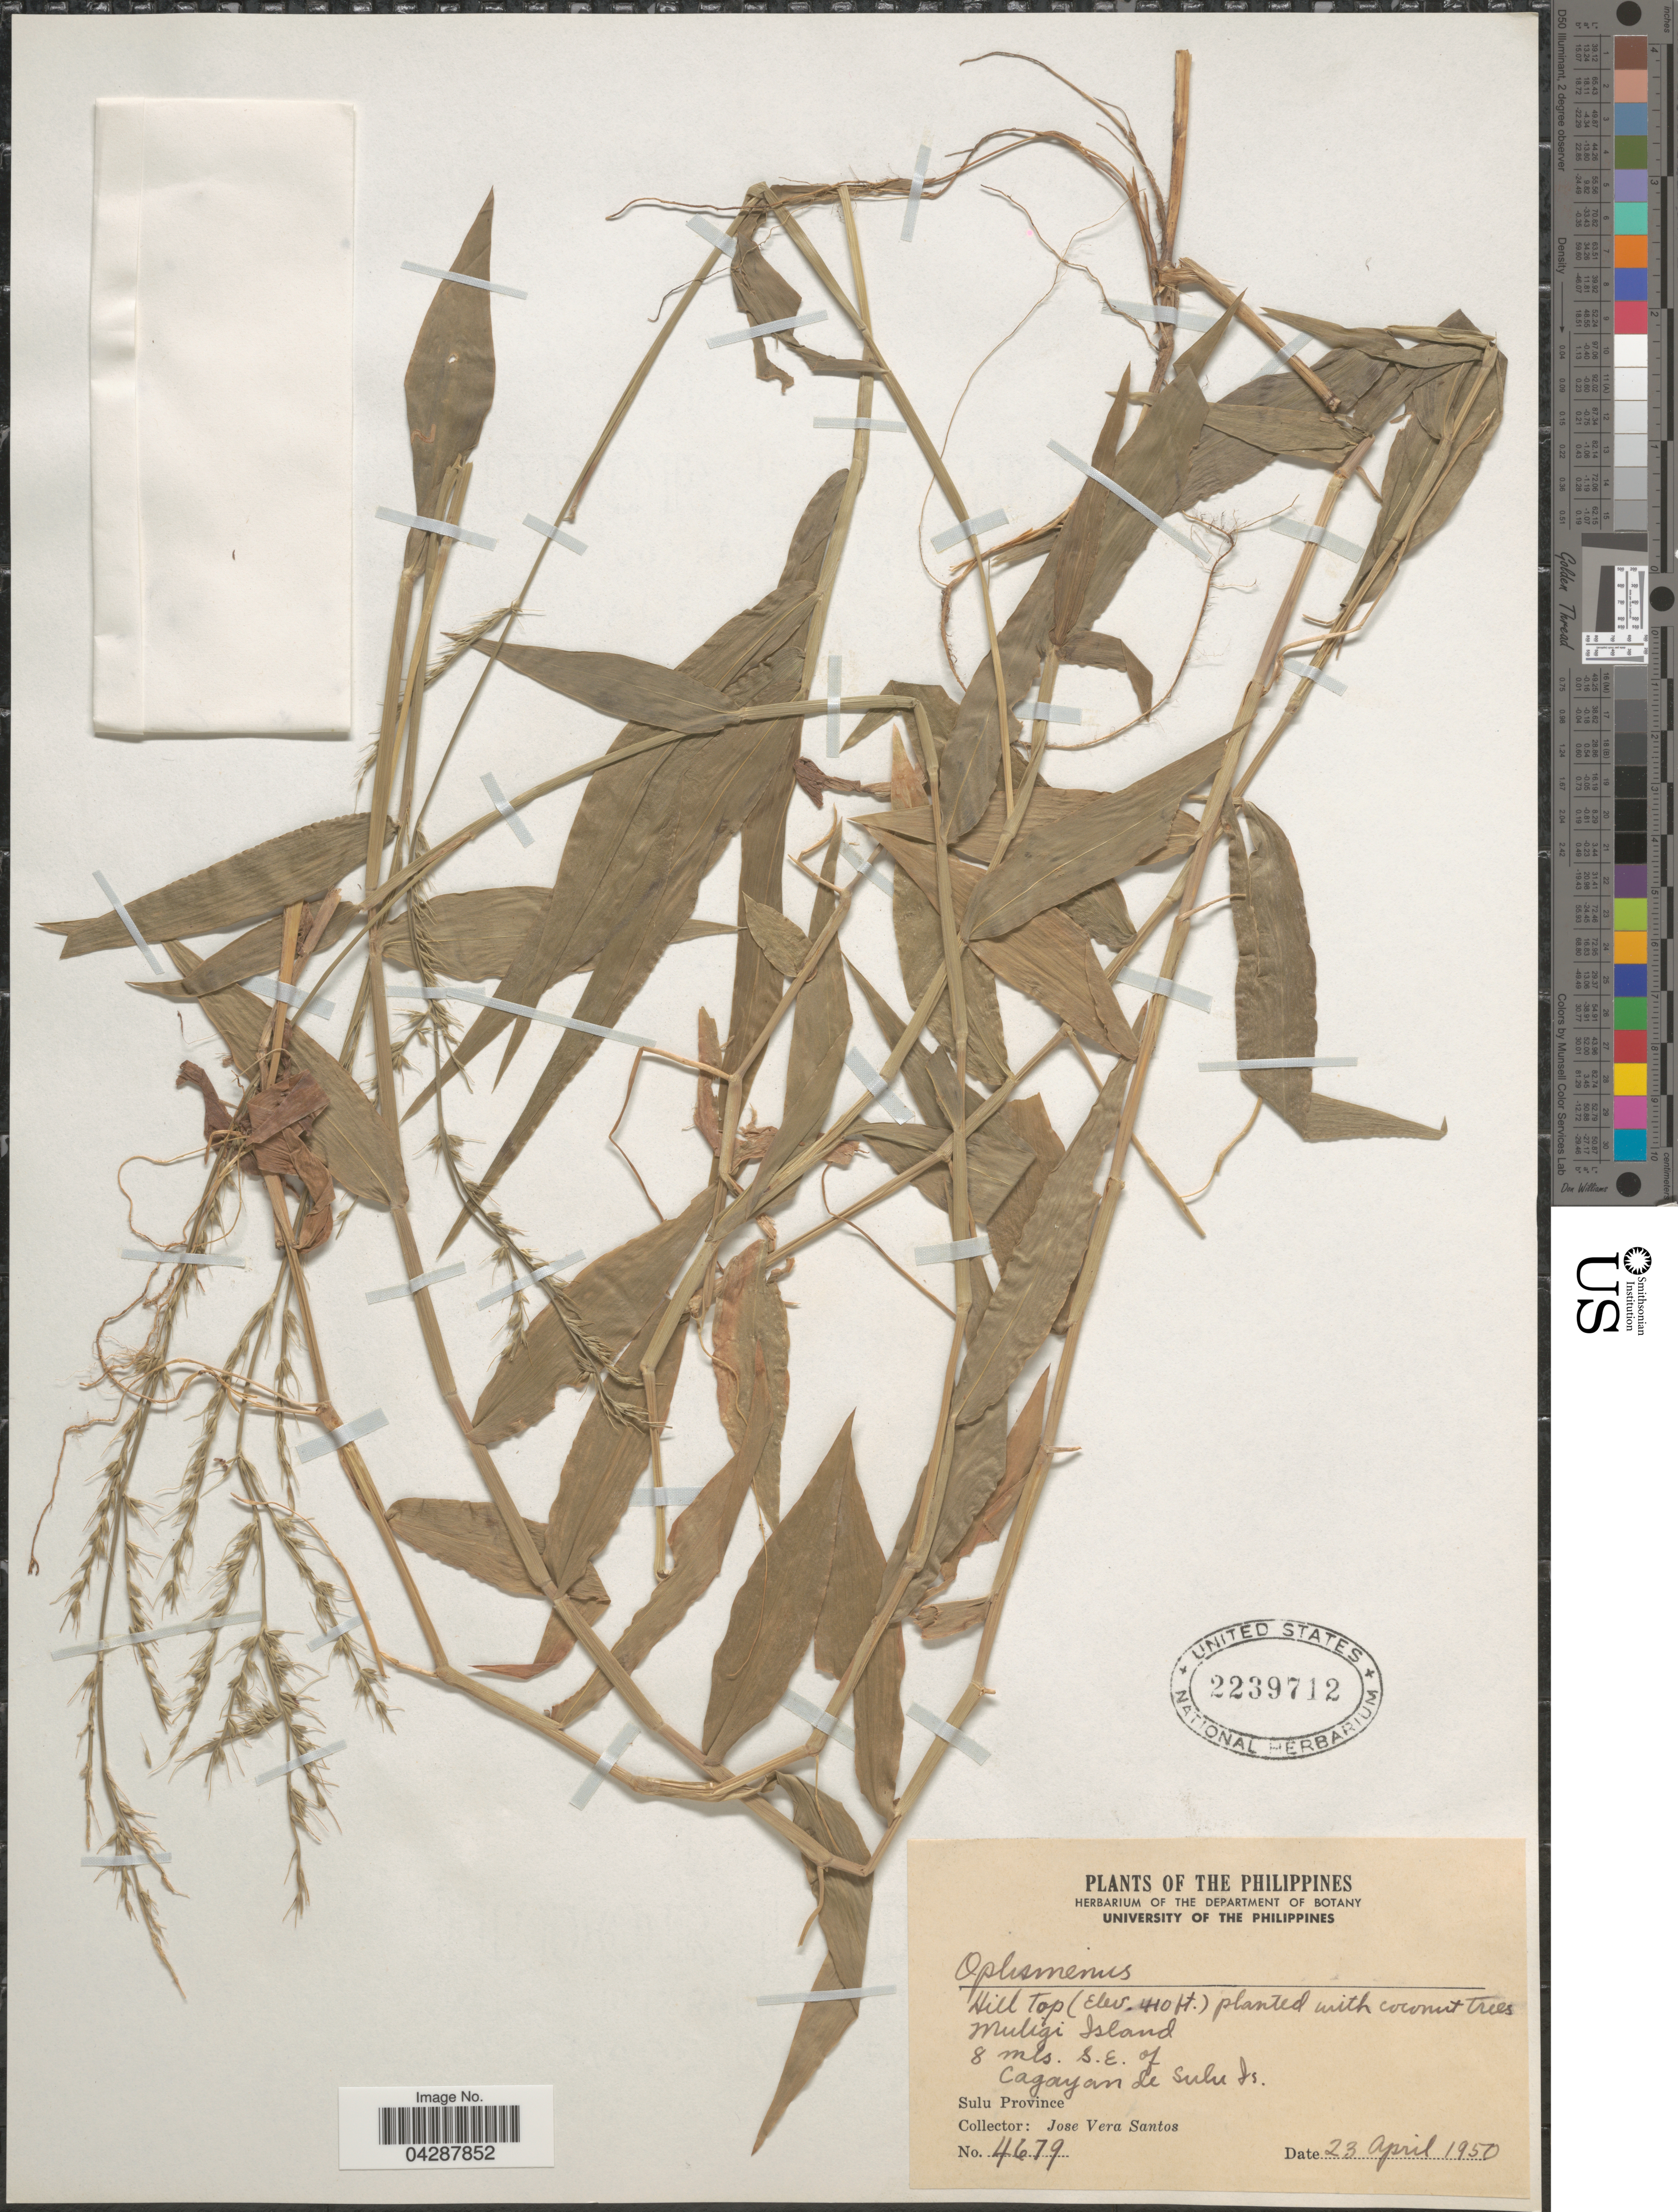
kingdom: Plantae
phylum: Tracheophyta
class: Liliopsida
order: Poales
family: Poaceae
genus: Oplismenus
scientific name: Oplismenus sp.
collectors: J. Santos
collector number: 4679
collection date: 1950-04-23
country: Philippines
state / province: Muslim Mindanao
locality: Muligi Island 8 mls. s. e. of Cagayan de Sulu Is. Sulu Province.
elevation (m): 125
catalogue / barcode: US 2239712